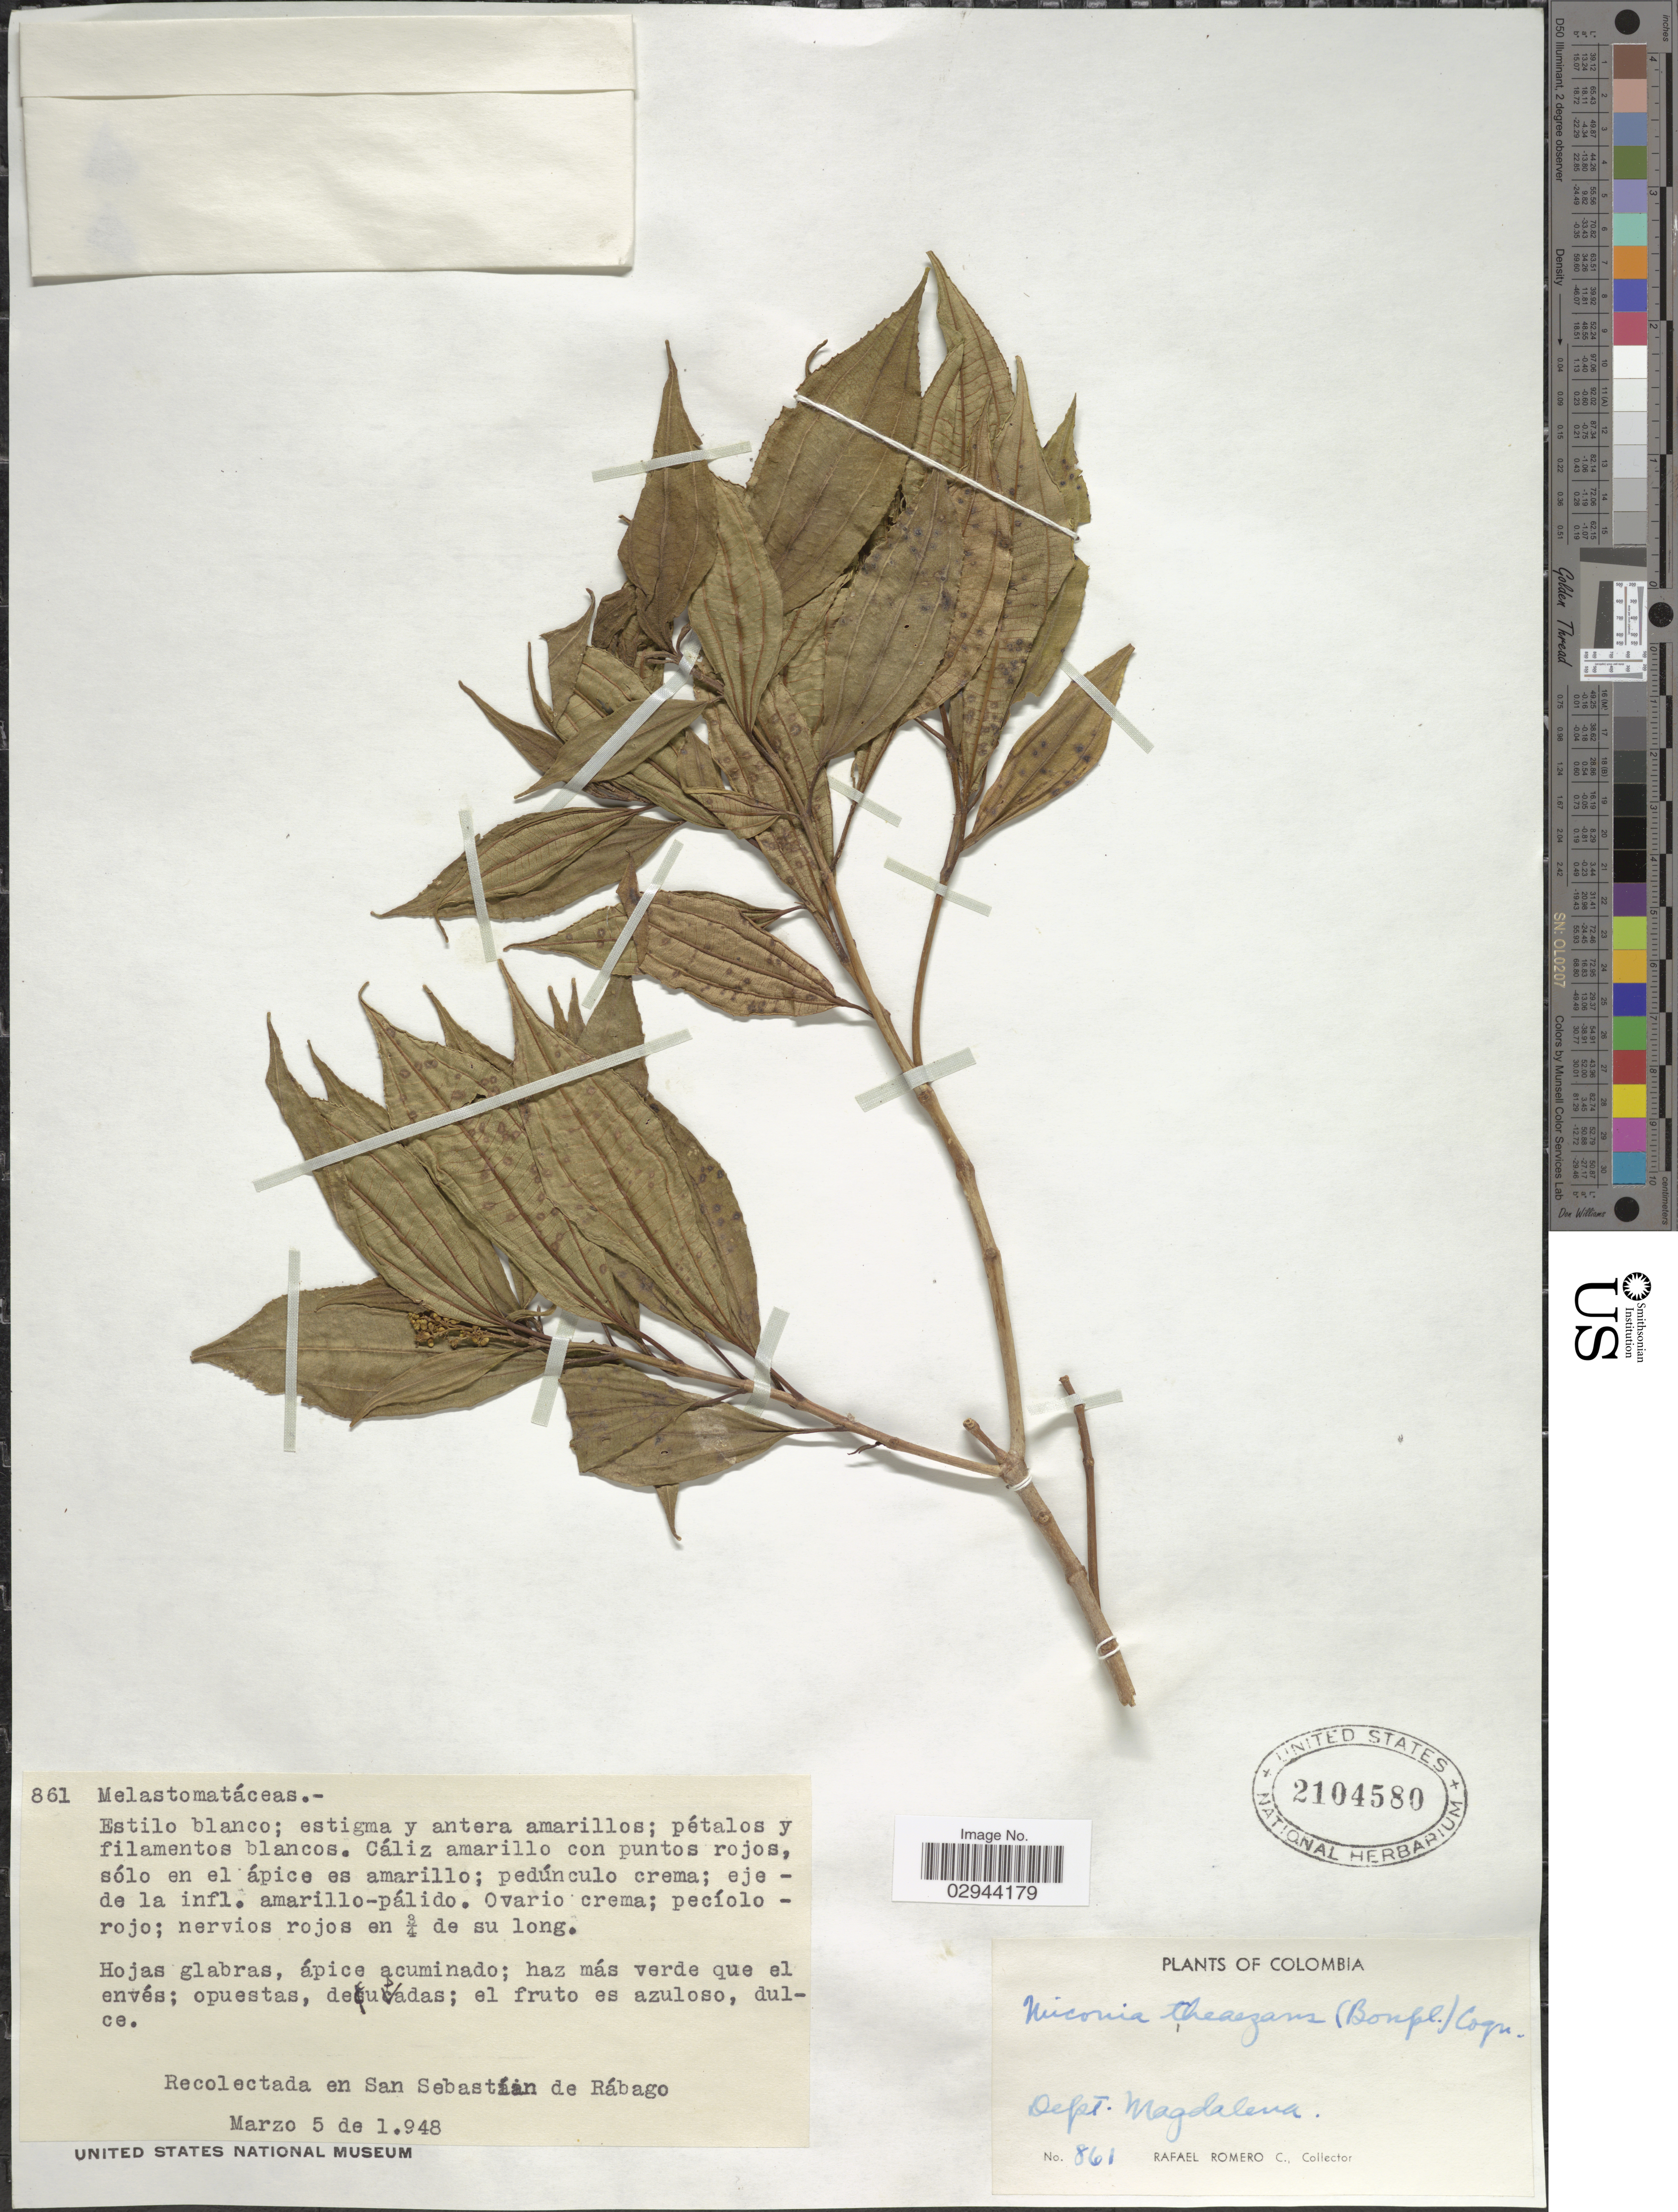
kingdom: Plantae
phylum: Tracheophyta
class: Magnoliopsida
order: Myrtales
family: Melastomataceae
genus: Miconia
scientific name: Miconia theizans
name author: (Bonpl.) Cogn.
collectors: R. Romero Castañeda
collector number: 861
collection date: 1948-03-05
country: Colombia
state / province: Magdalena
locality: Dept. Magdalena.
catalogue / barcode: US 2104580